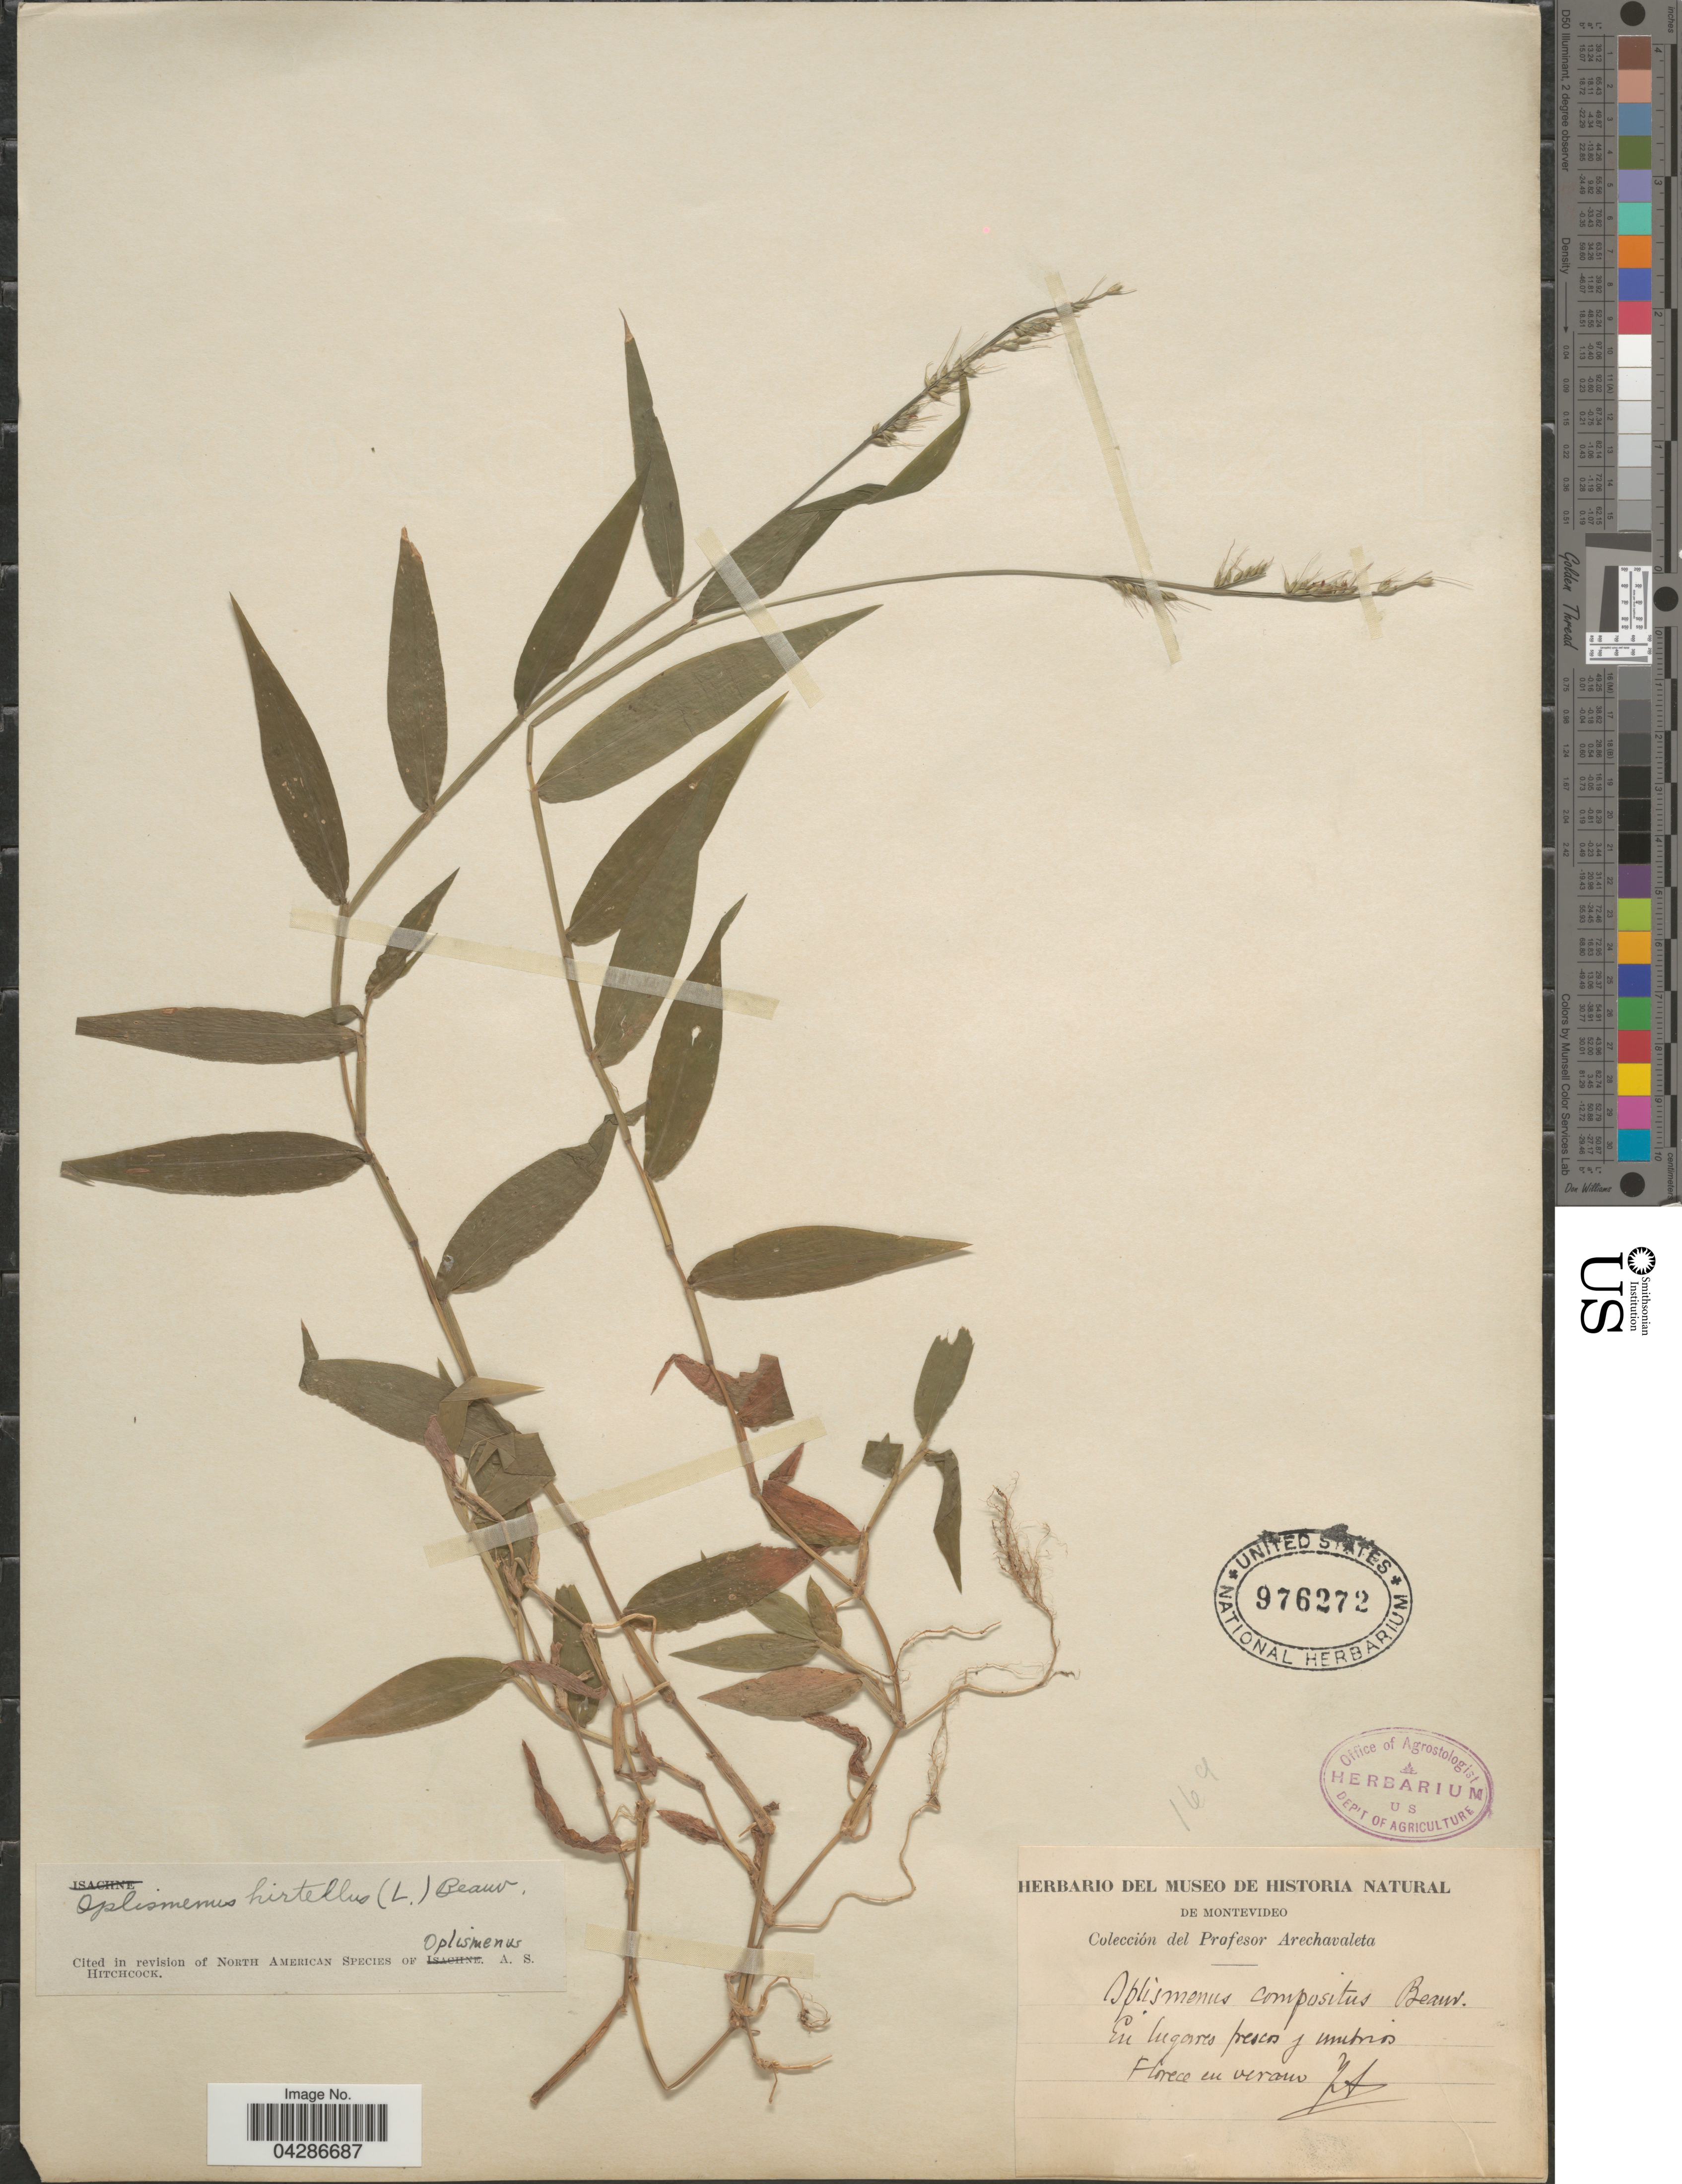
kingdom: Plantae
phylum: Tracheophyta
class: Liliopsida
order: Poales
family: Poaceae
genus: Oplismenus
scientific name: Oplismenus hirtellus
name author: (L.) P. Beauv.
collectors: Arechavaleta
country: Uruguay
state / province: Montevideo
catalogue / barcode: US 976272